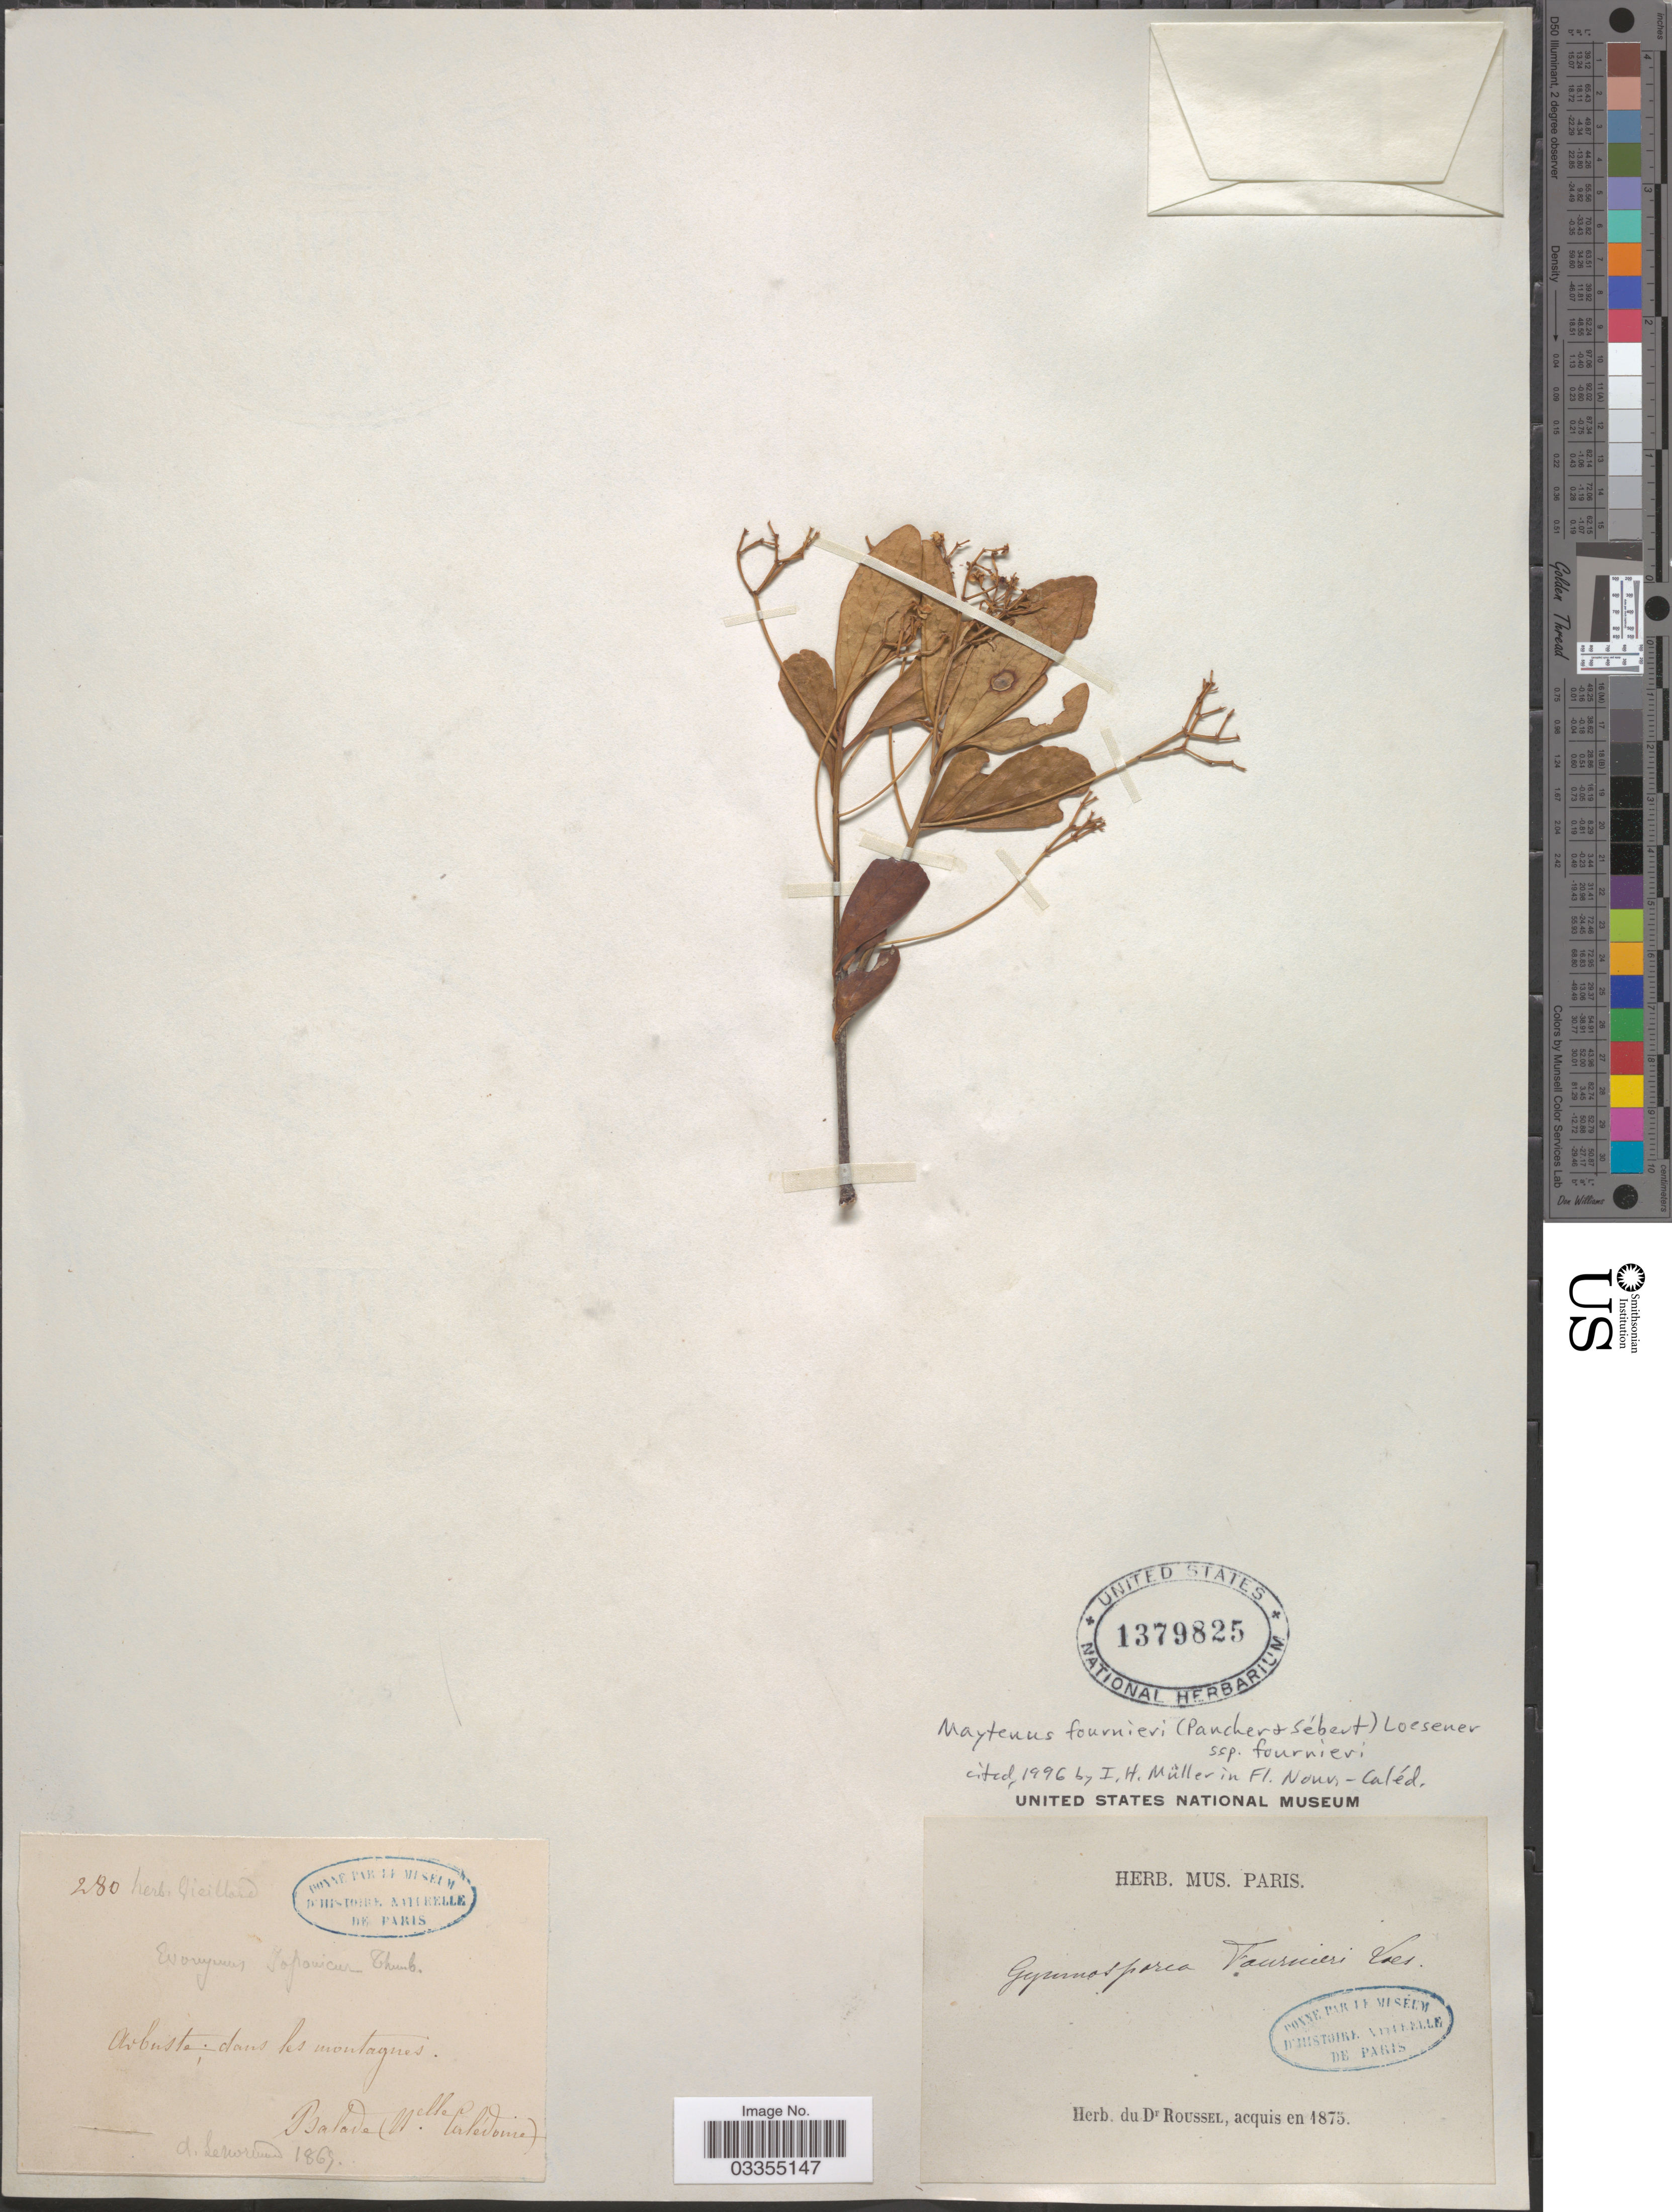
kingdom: Plantae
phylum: Tracheophyta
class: Magnoliopsida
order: Celastrales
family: Celastraceae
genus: Denhamia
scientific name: Denhamia fournieri subsp. drakeana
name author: (Loes.) Simmons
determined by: Wagner, W. L., (BOT), Smithsonian Institution - National Museum of Natural History (UNITED STATES)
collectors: -. Roussel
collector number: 280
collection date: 1875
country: New Caledonia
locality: Balade. (Nvlle Calédonie).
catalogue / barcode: US 1379825